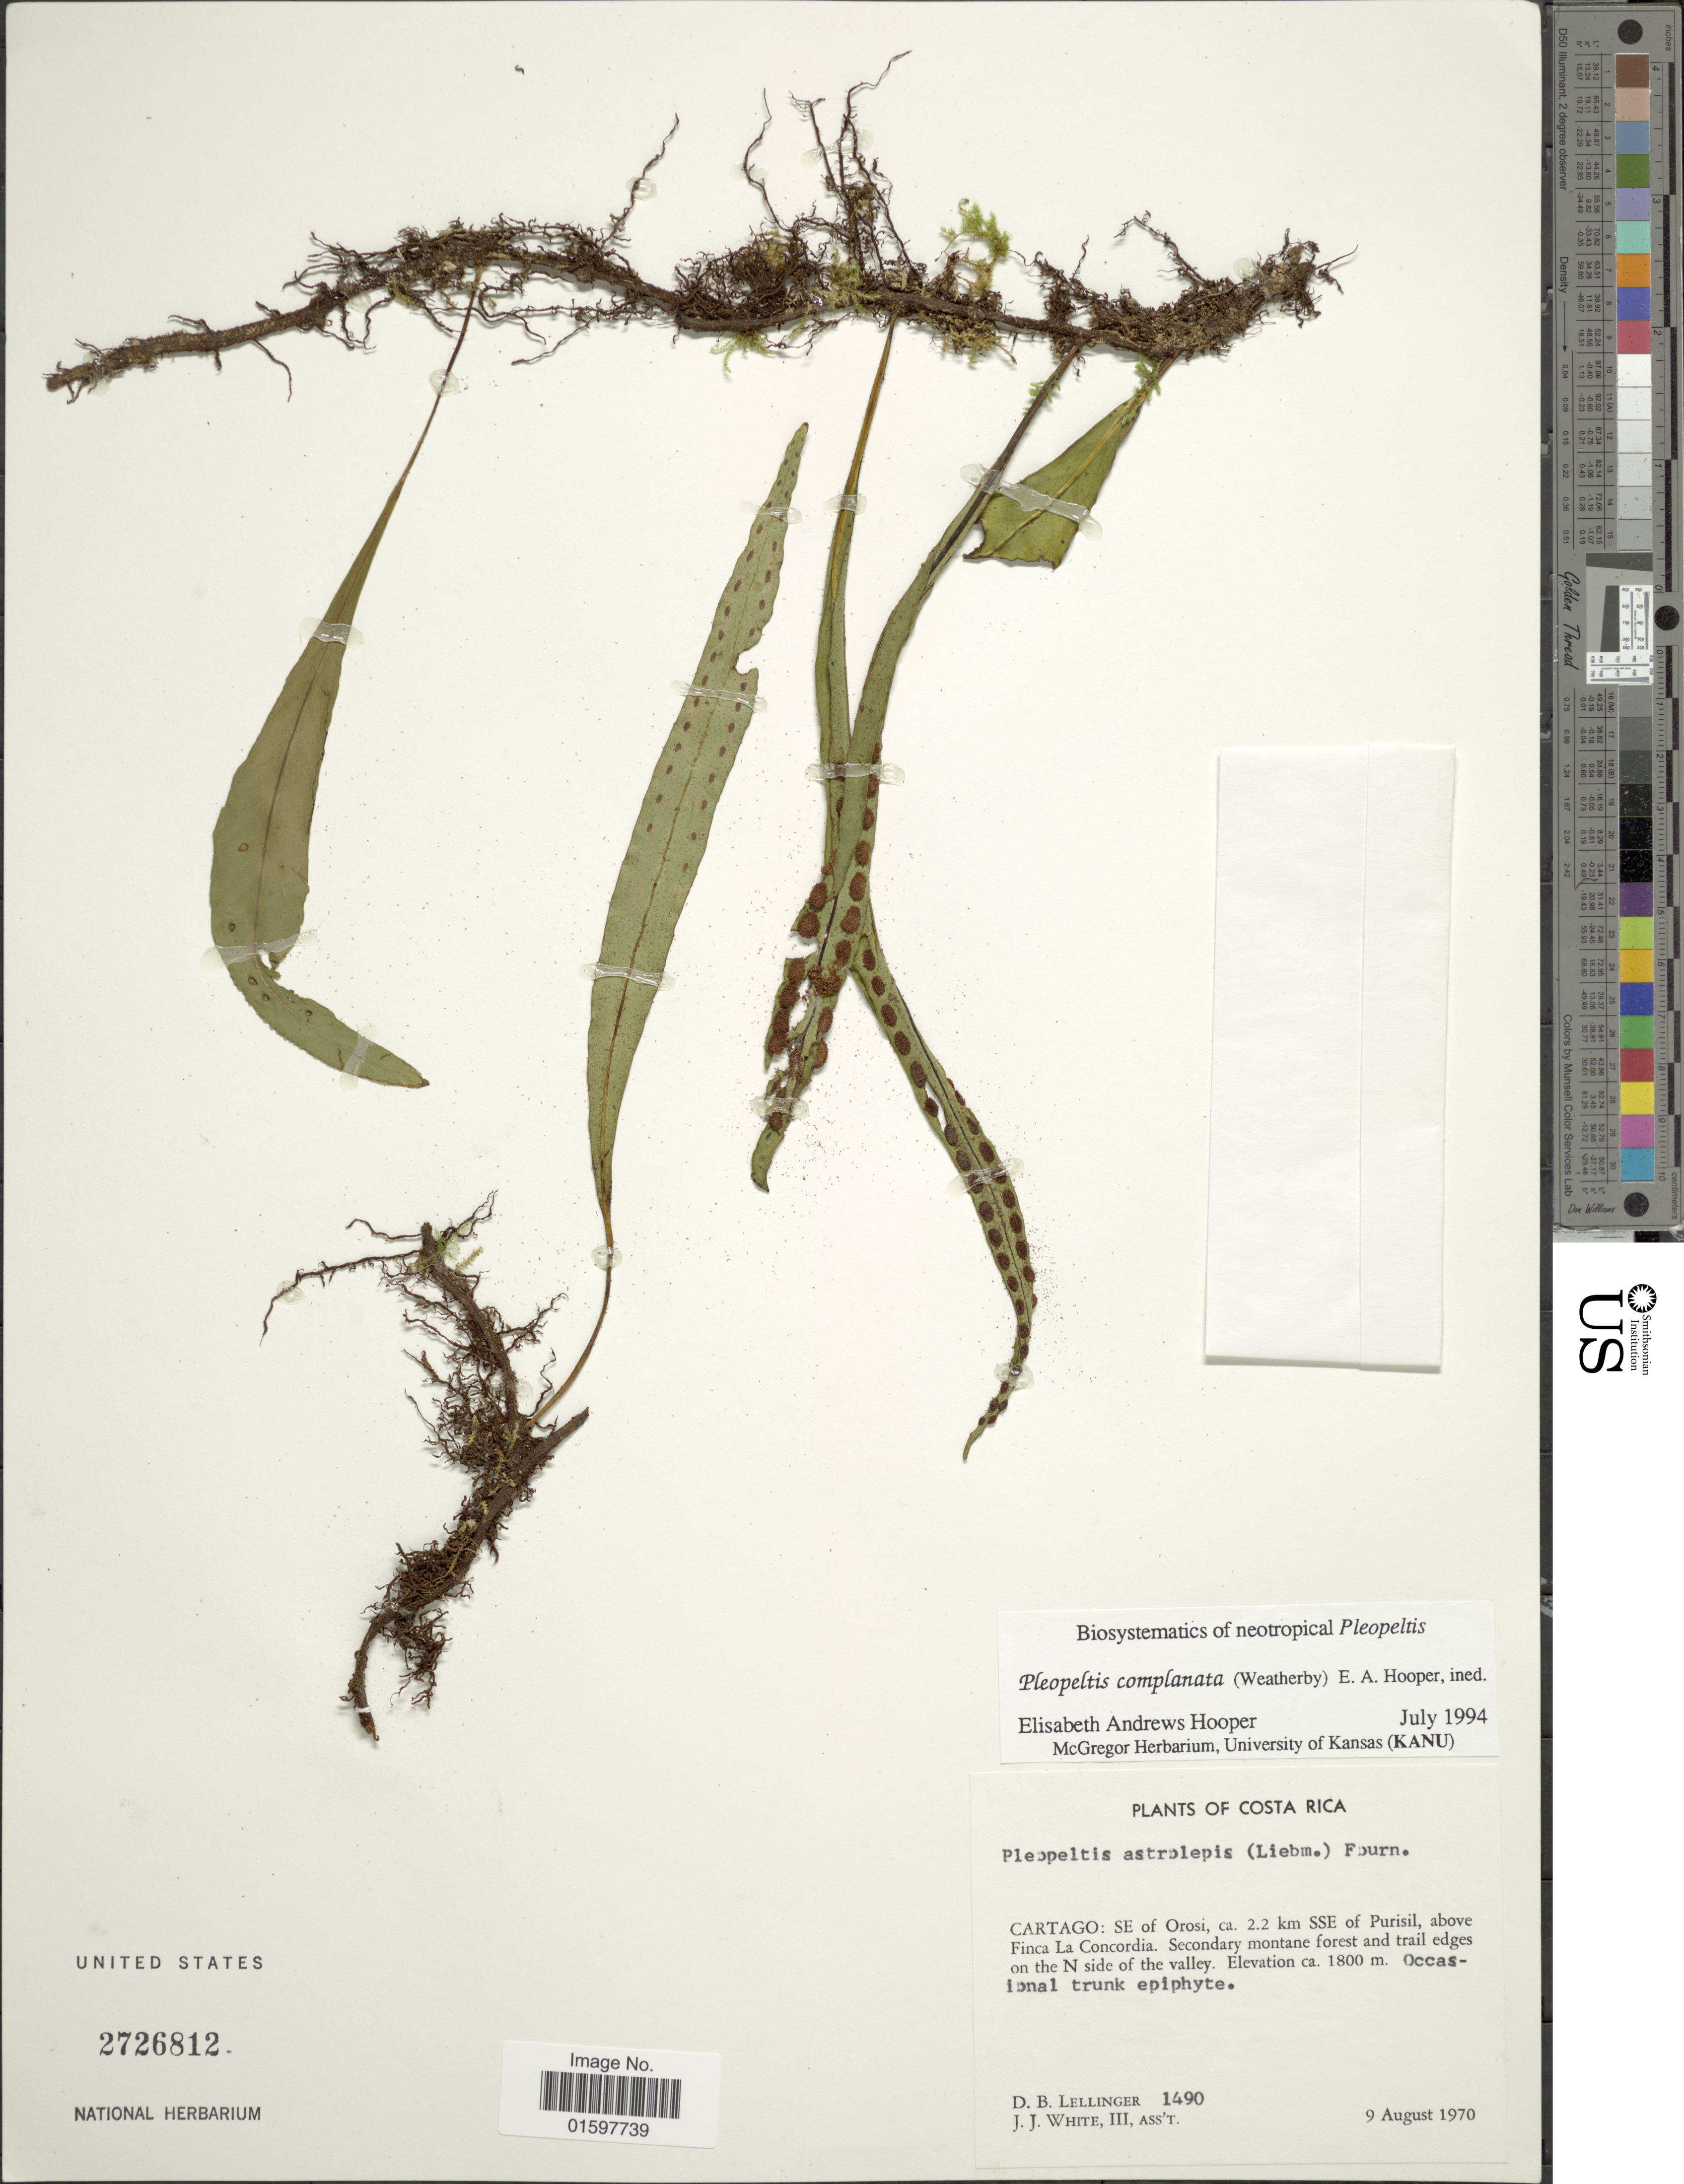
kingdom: Plantae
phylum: Tracheophyta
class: Polypodiopsida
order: Polypodiales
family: Polypodiaceae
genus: Pleopeltis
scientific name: Pleopeltis macrocarpa var. complanata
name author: (Weath.) Lellinger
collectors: D. B. Lellinger & J. J. White III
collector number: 1490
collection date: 1970-08-09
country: Costa Rica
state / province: Cartago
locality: SE of Orosi, ca. 2.2 km SSE of Purisil, above Finca La Concordia, secondary montane forest and trail edges on the N side of the valley.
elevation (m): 1800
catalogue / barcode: US 2726812